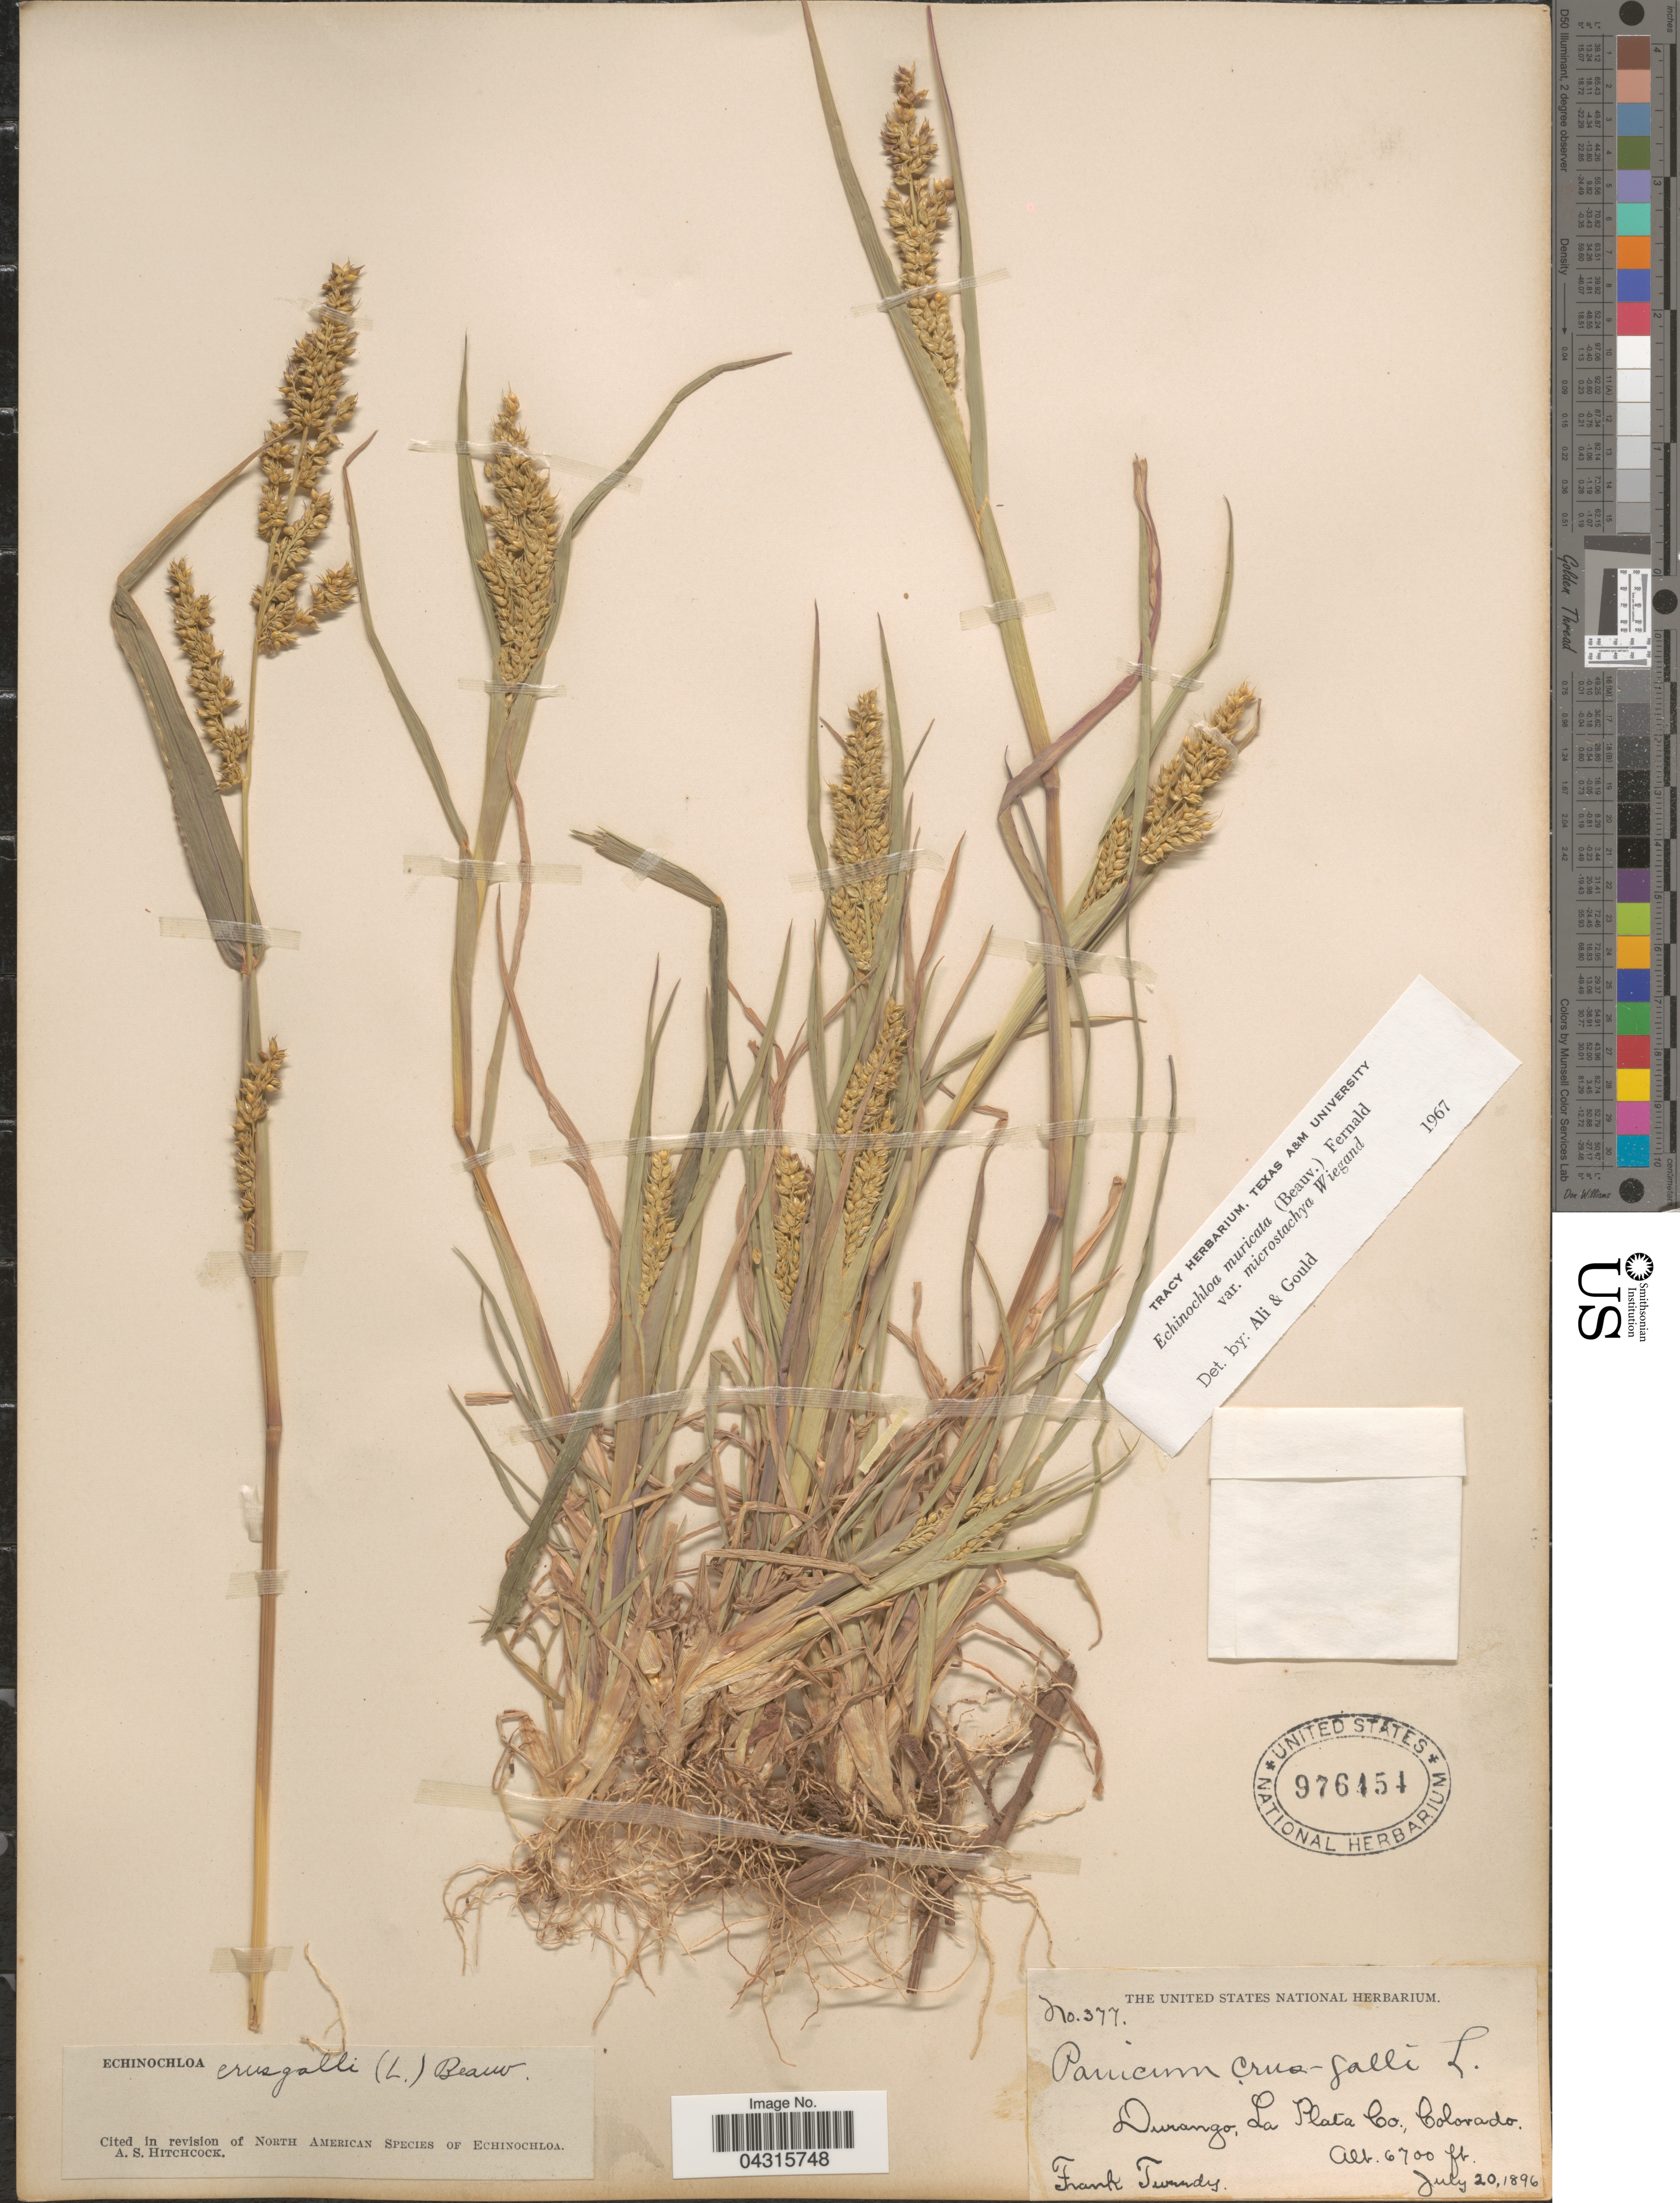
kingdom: Plantae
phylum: Tracheophyta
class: Liliopsida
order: Poales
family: Poaceae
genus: Echinochloa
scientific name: Echinochloa muricata var. microstachya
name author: Wiegand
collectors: F. Tweedy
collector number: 377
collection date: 1896-07-20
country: United States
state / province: Colorado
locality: Durango, La Plata Co.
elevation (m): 2042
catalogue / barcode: US 976454